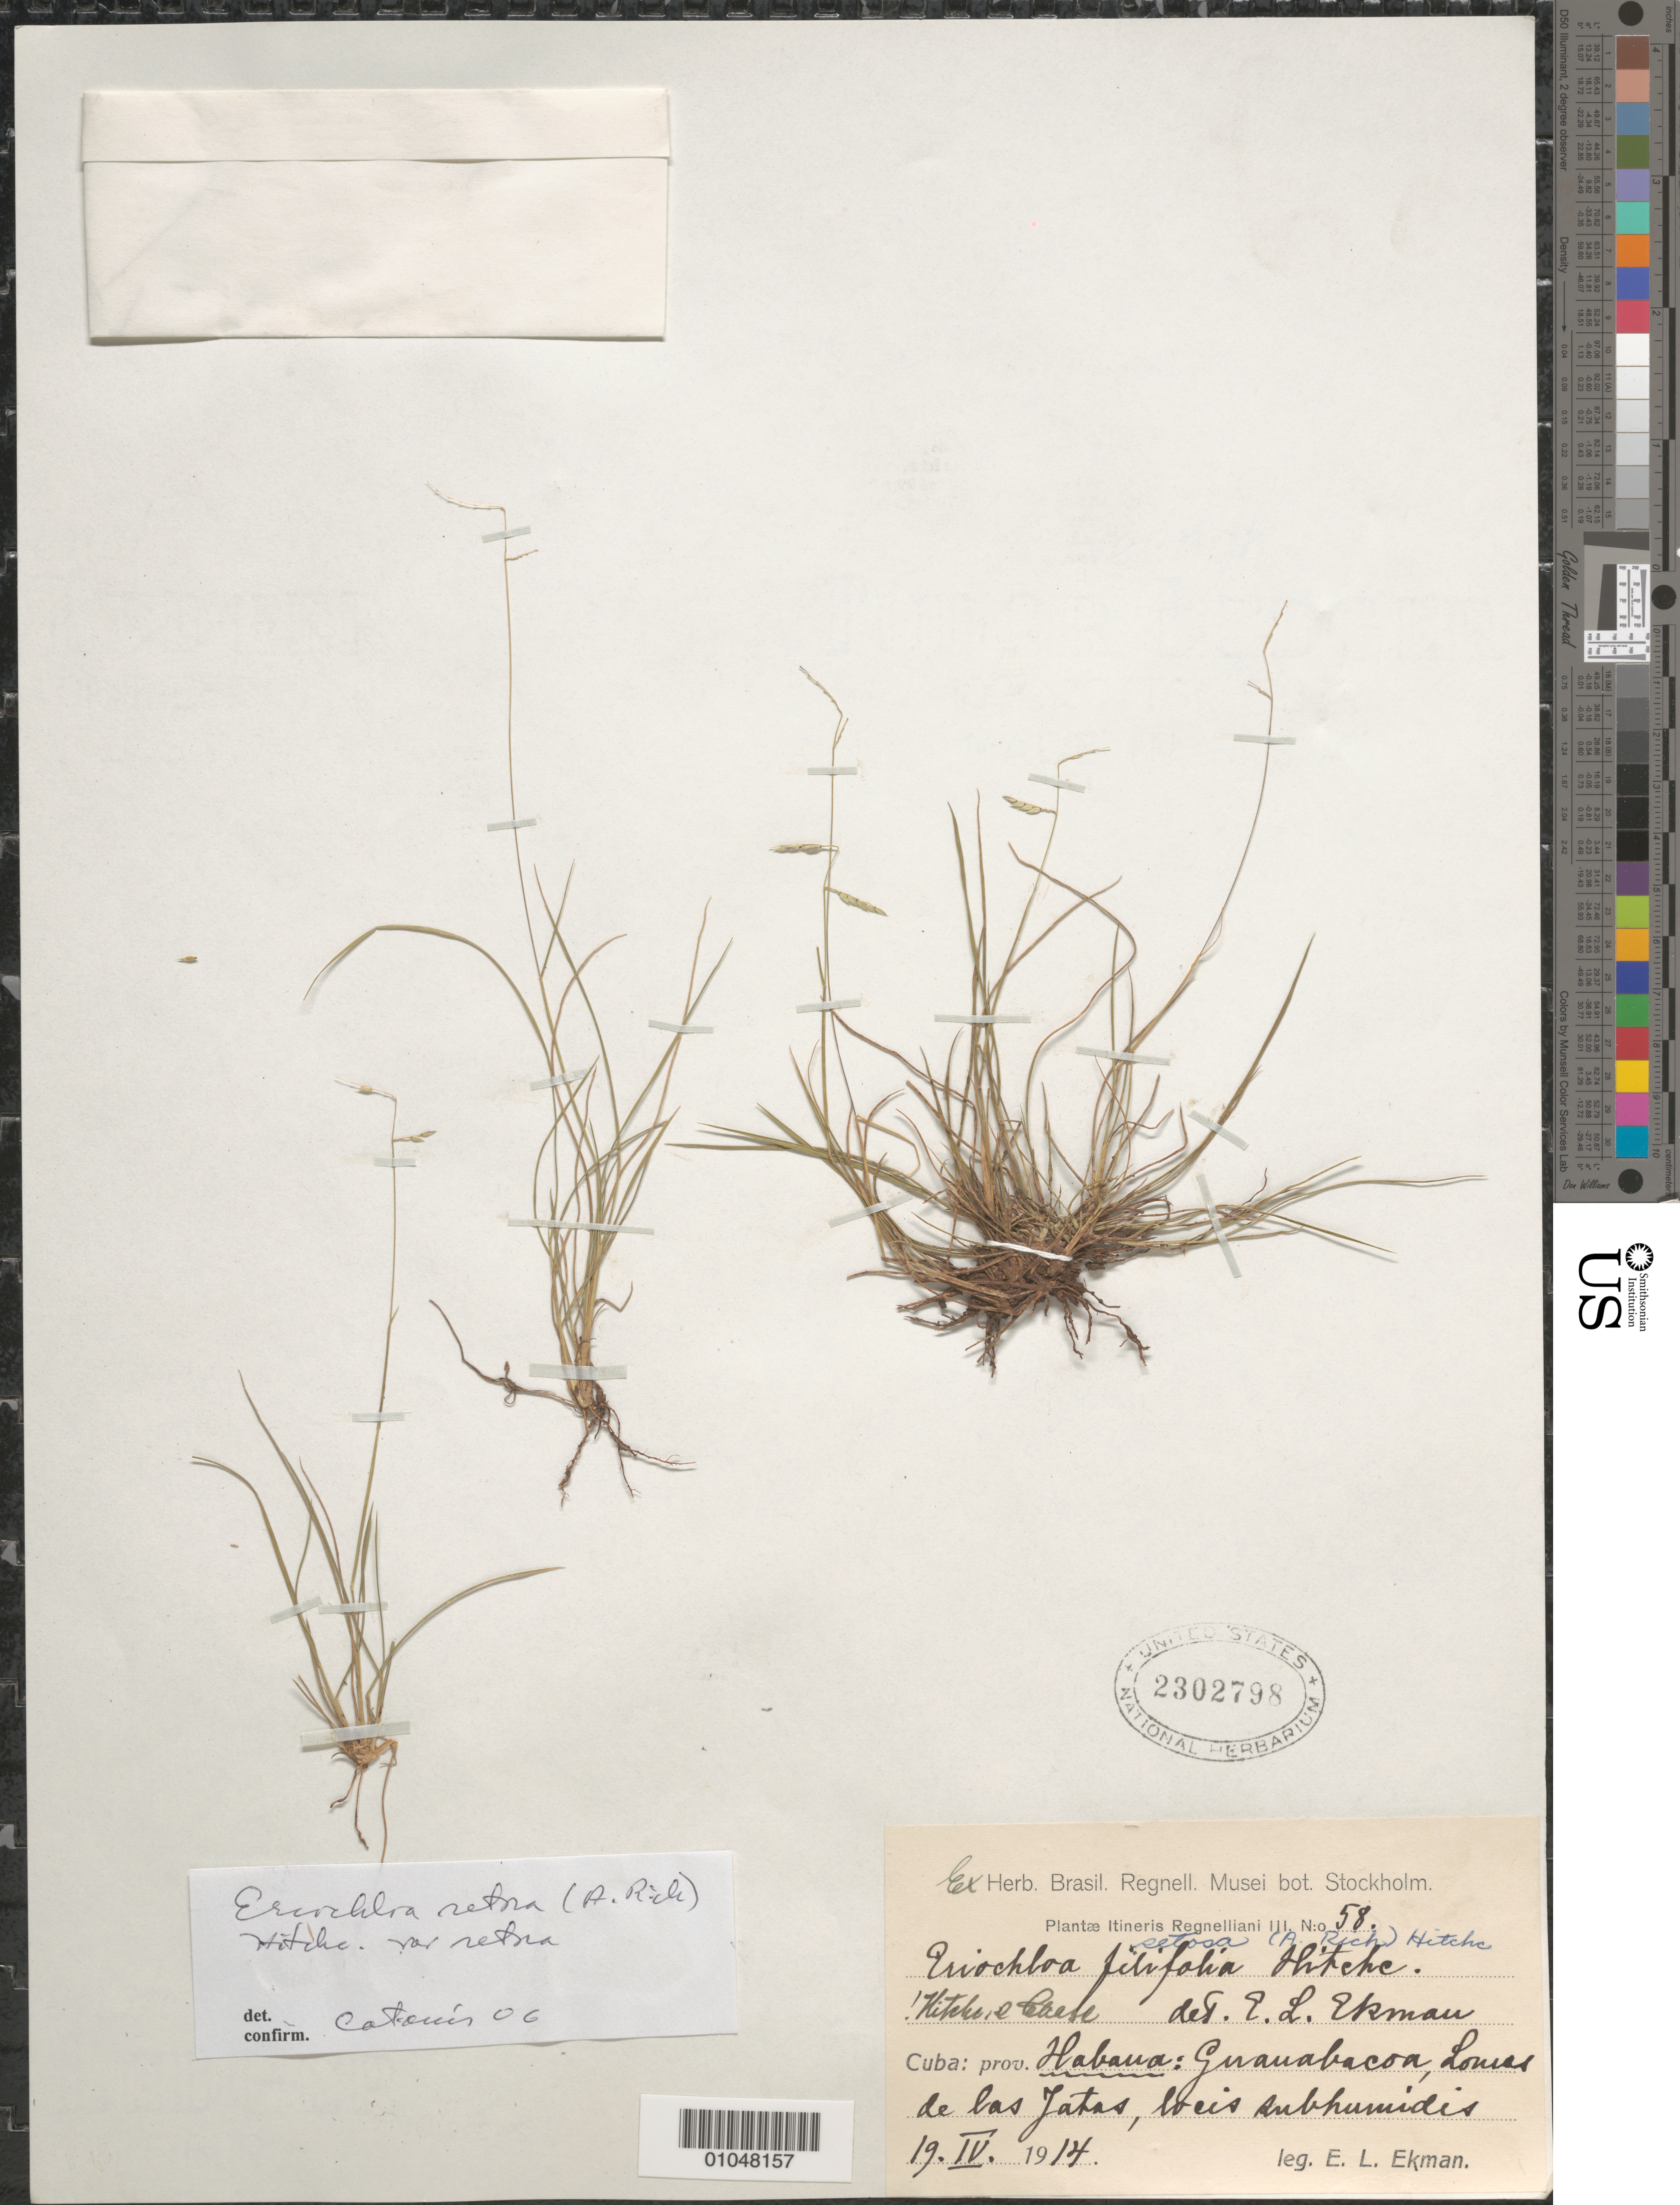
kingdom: Plantae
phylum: Tracheophyta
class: Liliopsida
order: Poales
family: Poaceae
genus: Eriochloa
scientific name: Eriochloa setosa var. setosa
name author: (A. Rich.) Hitchc.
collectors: E. L. Ekman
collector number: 58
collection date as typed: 19 Apr 1914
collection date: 1914-04-19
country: Cuba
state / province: La Habana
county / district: Municipio Guanabacoa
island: Cuba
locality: Lomas de las Jatas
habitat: locis subhumidis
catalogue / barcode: US 2302798